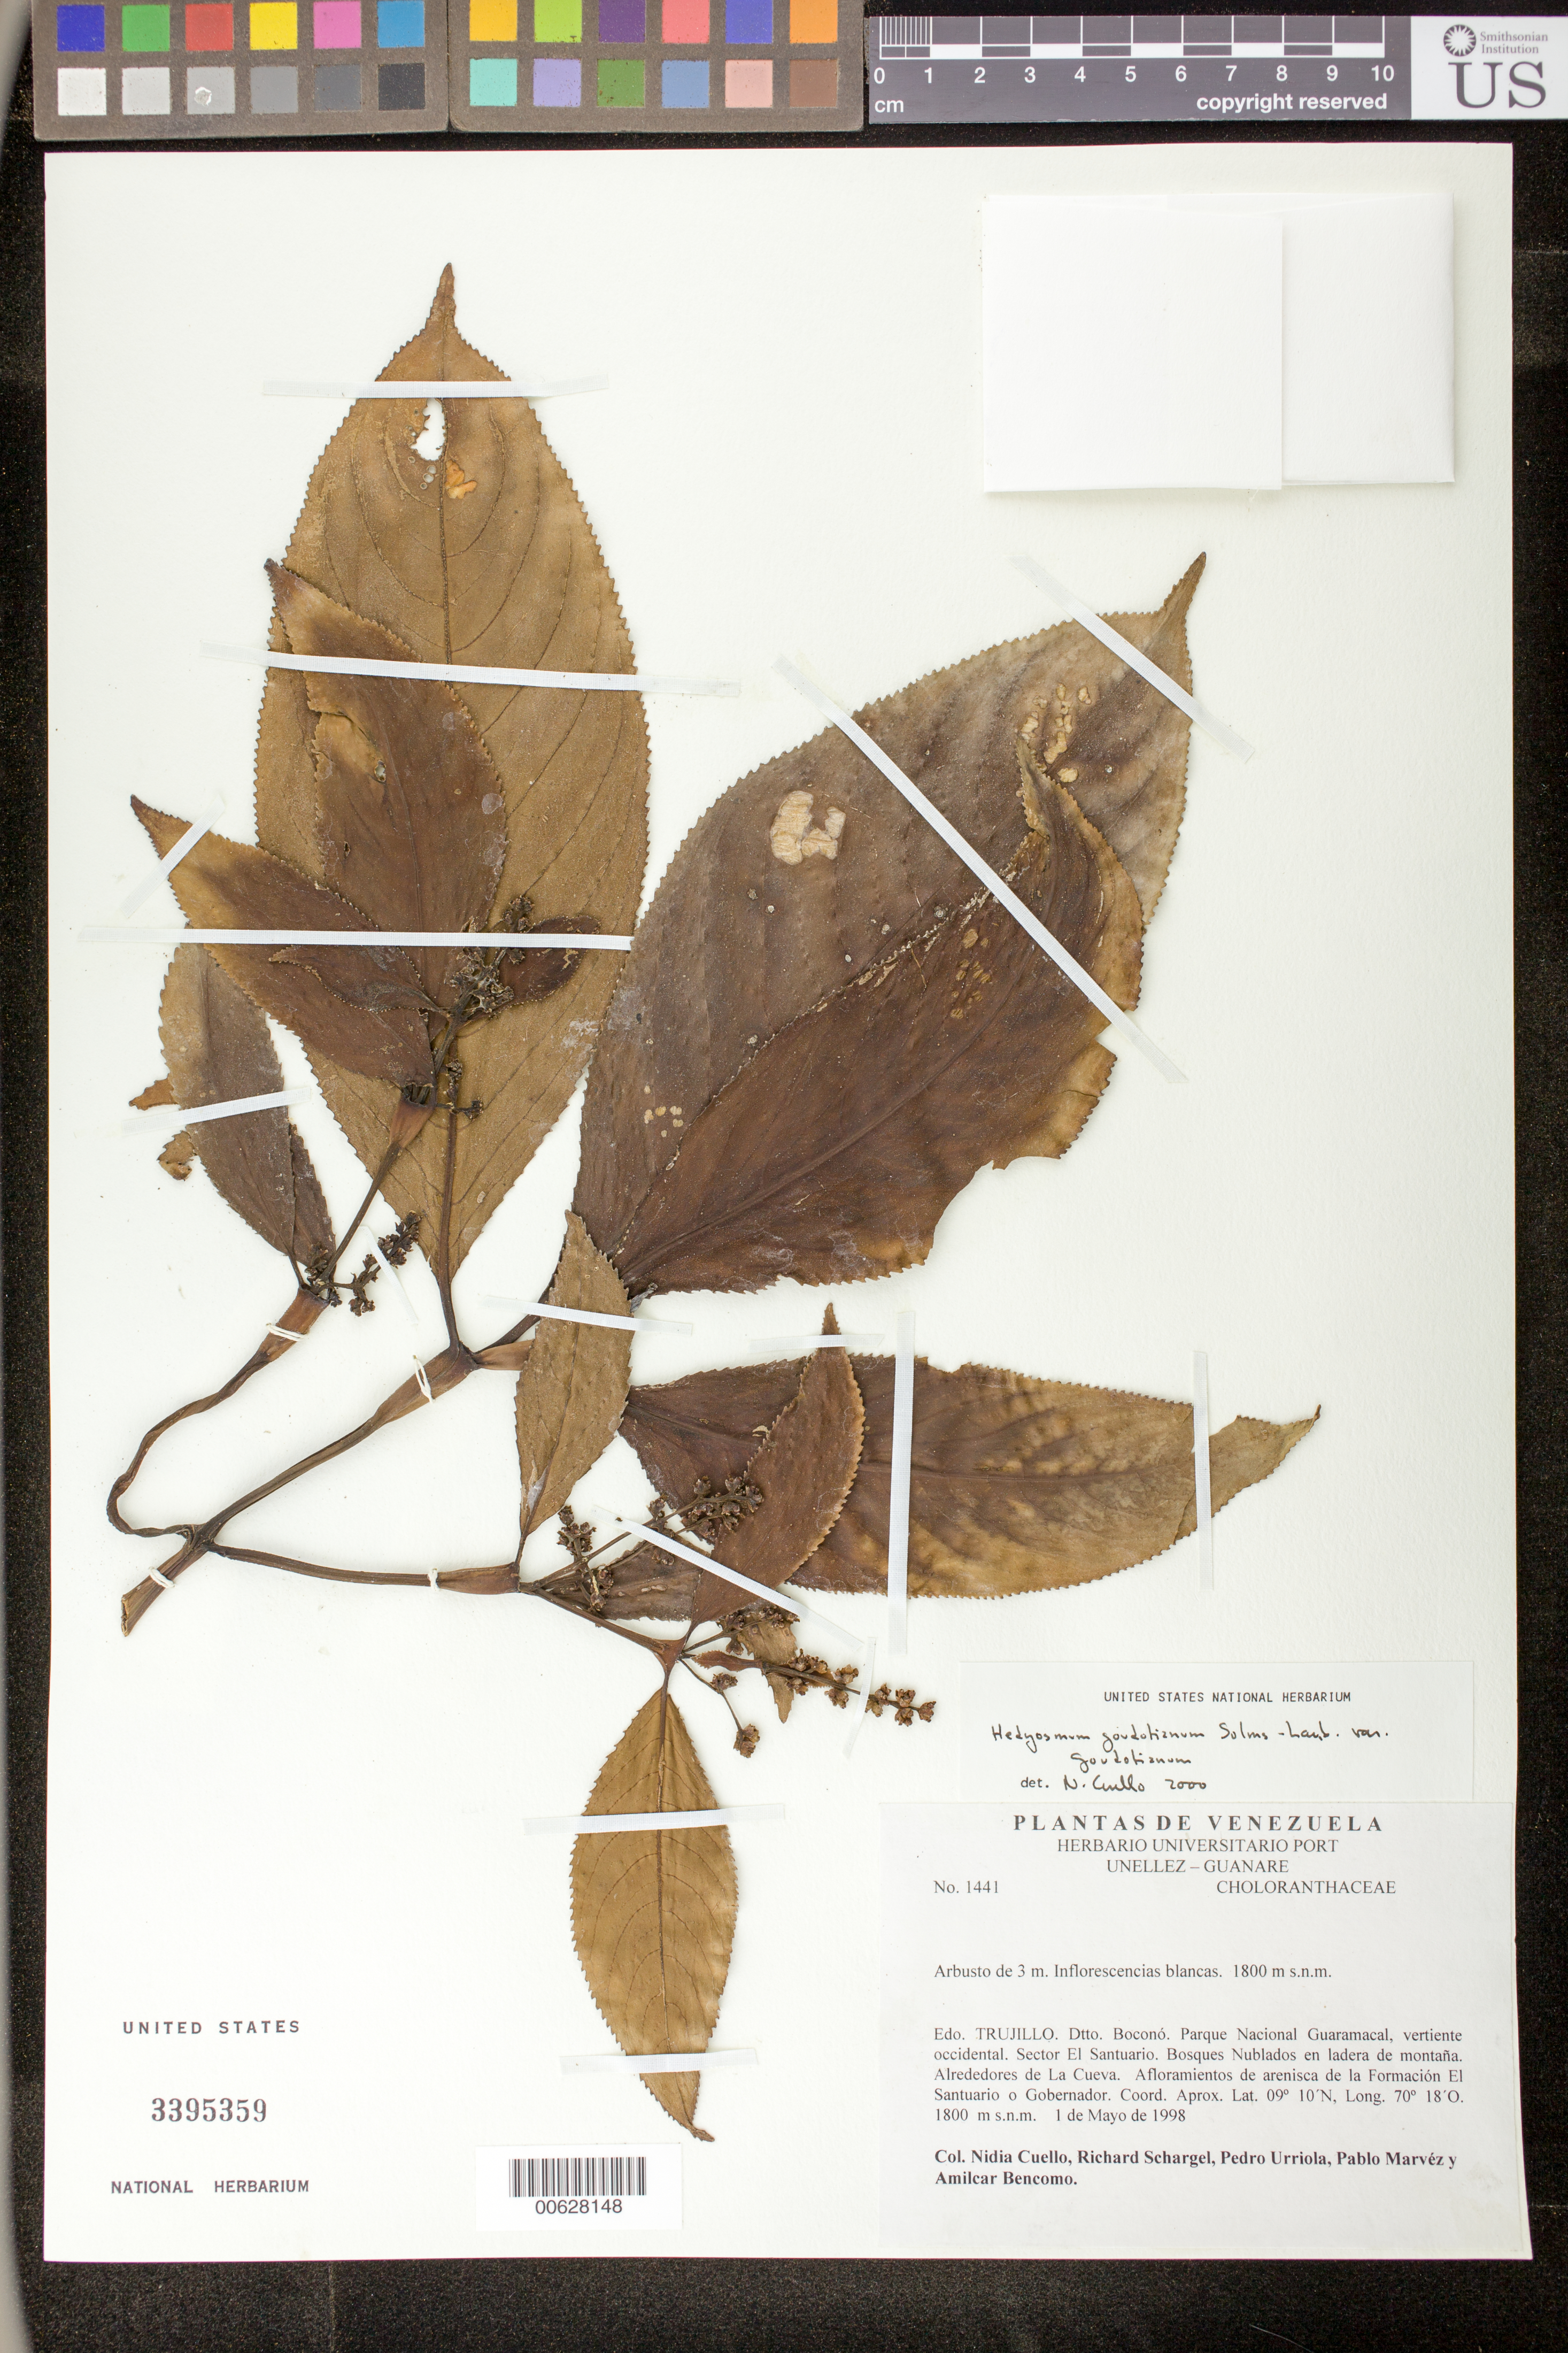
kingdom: Plantae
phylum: Tracheophyta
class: Magnoliopsida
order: Chloranthales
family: Chloranthaceae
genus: Hedyosmum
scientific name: Hedyosmum goudotianum var. goudotianum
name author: Solms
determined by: Cuello, Nidia L.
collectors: N. L. Cuello, R. Schargel, P. Urriola, P. Marvéz & A. Bencomo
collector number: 1441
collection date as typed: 01 May 1998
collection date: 1998-05-01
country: Venezuela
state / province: Trujillo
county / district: Boconó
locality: Parque Nacional Guaramacal, vertiente occidental. Sector El Santuario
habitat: Bosques nublados en ladera de montaña.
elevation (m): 1800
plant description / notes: PORT, US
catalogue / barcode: US 3395359